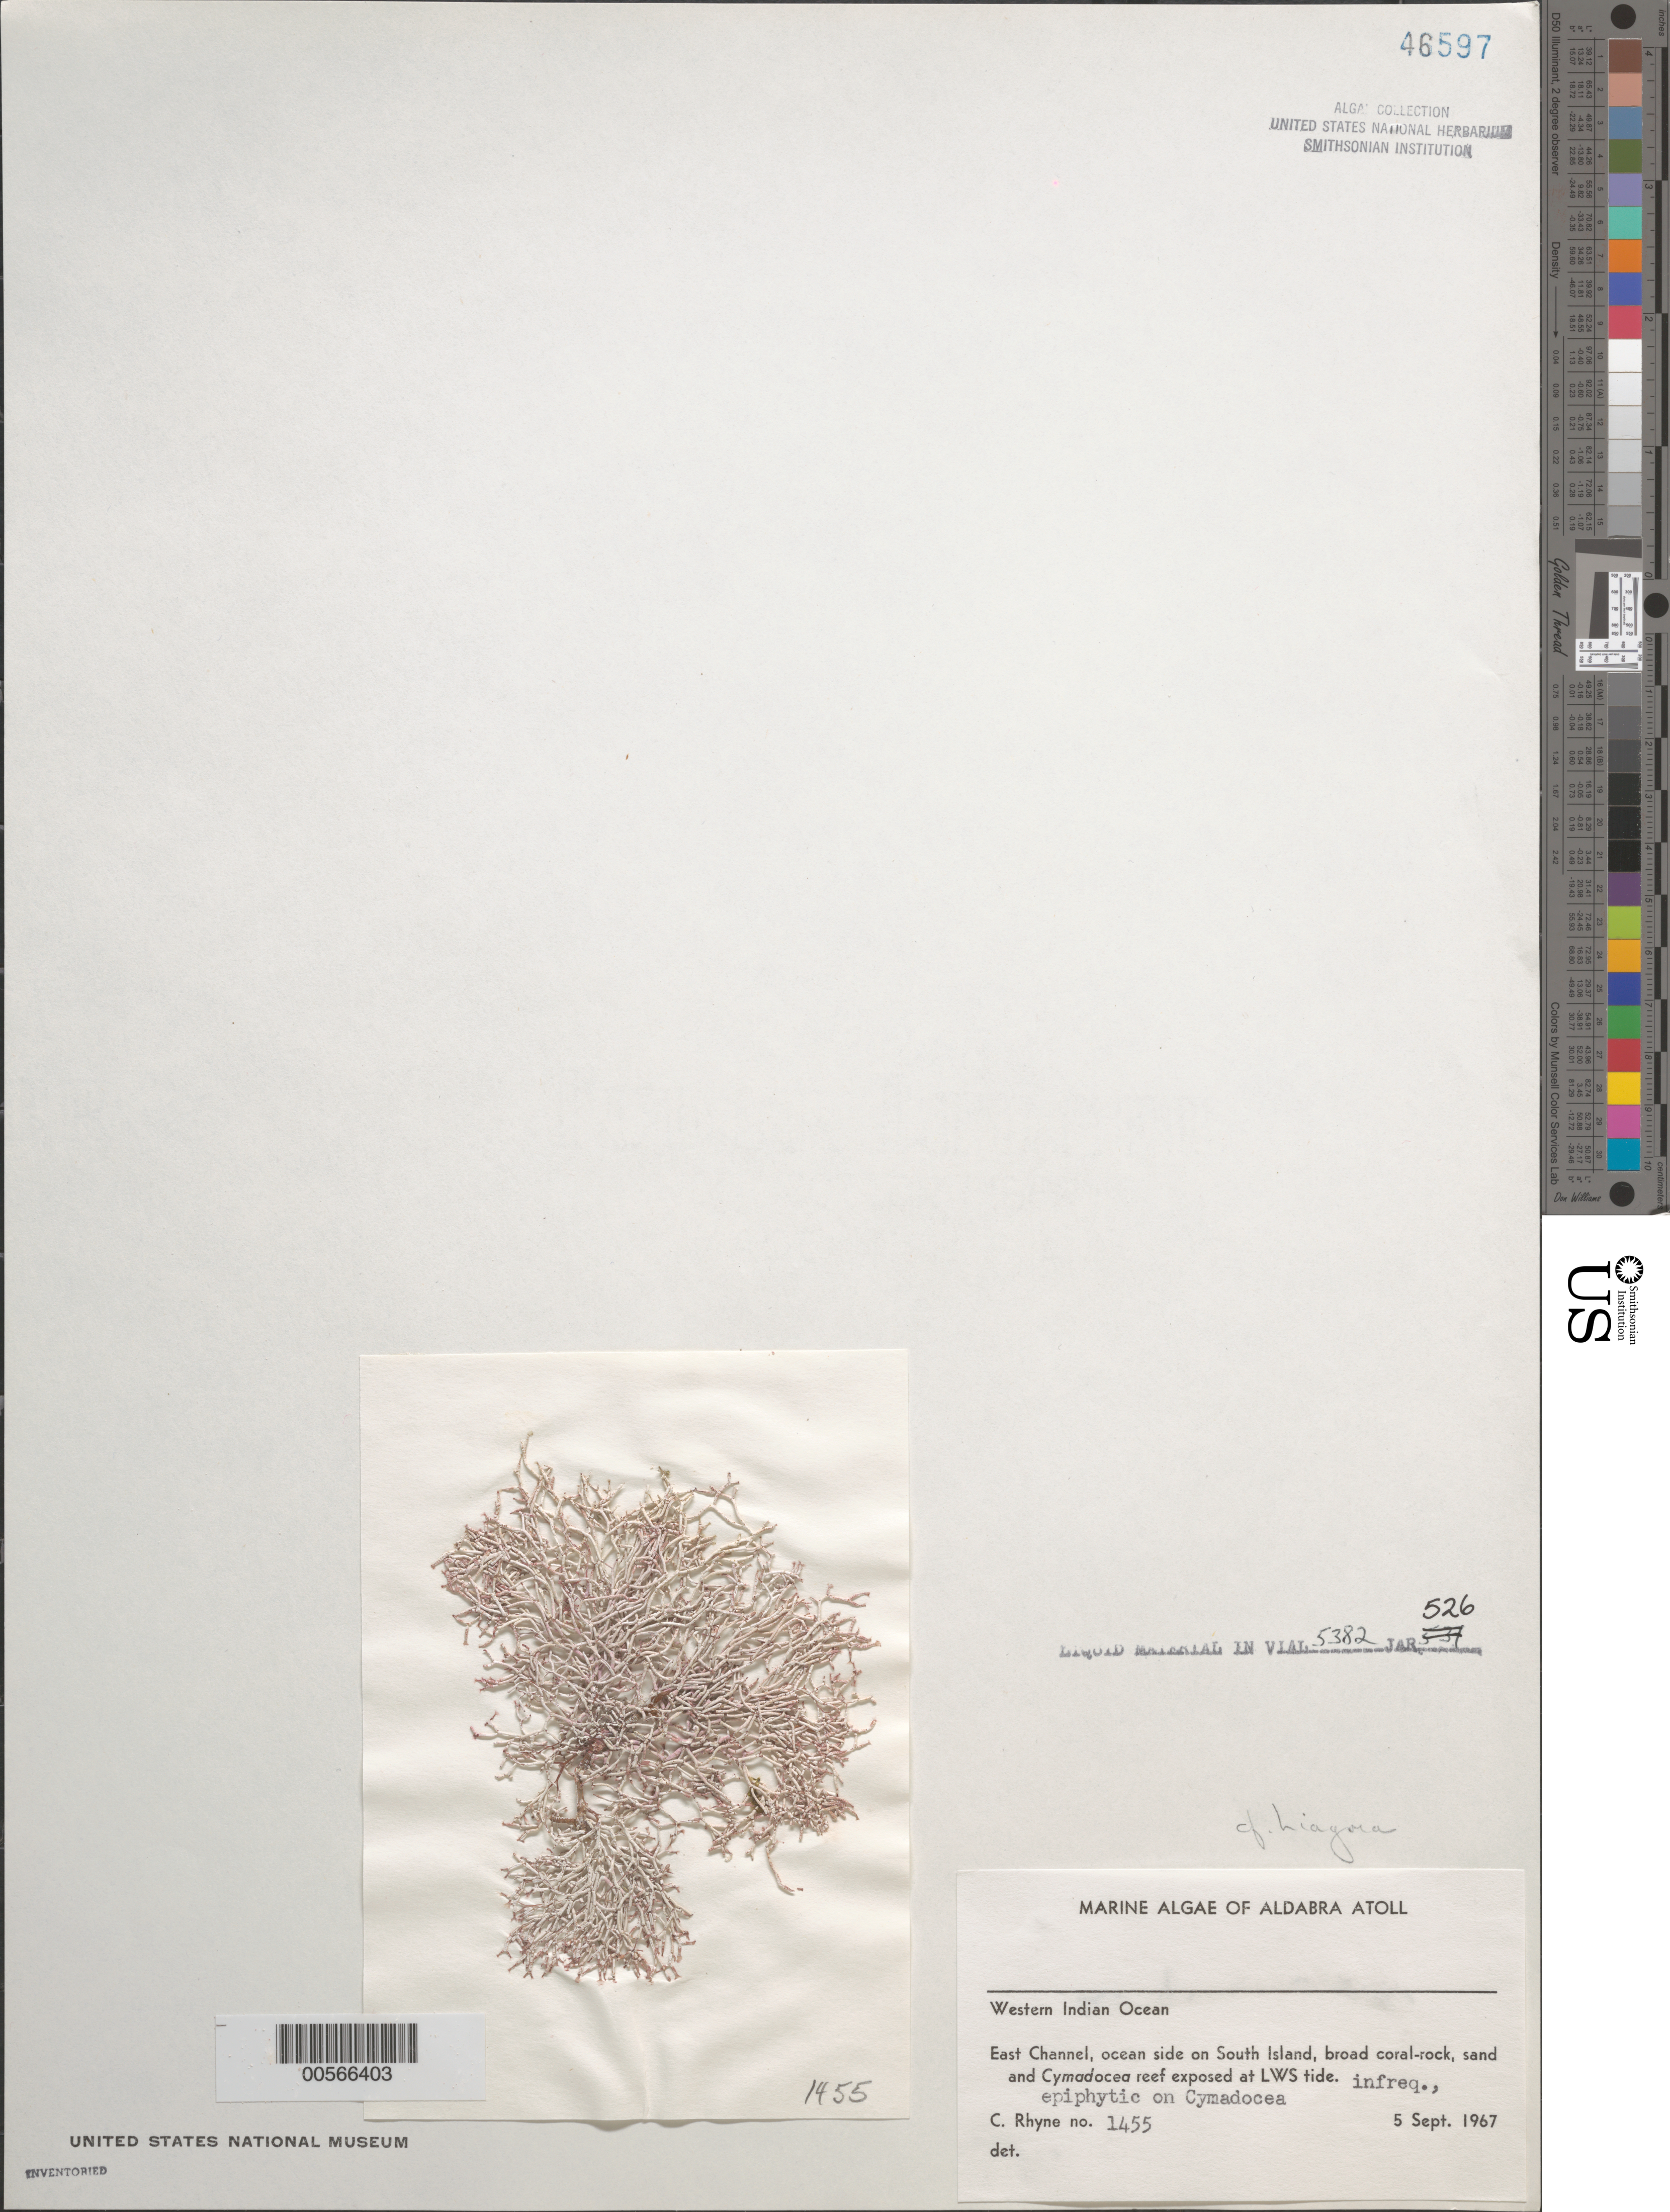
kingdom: Plantae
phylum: Rhodophyta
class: Florideophyceae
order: Nemaliales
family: Liagoraceae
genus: Liagora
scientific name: Liagora sp.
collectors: C. Rhyne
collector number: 1455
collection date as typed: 05 Sep 1967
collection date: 1967-09-05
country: Seychelles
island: Aldabra Atoll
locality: East Channel, South Islet.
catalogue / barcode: US 46597